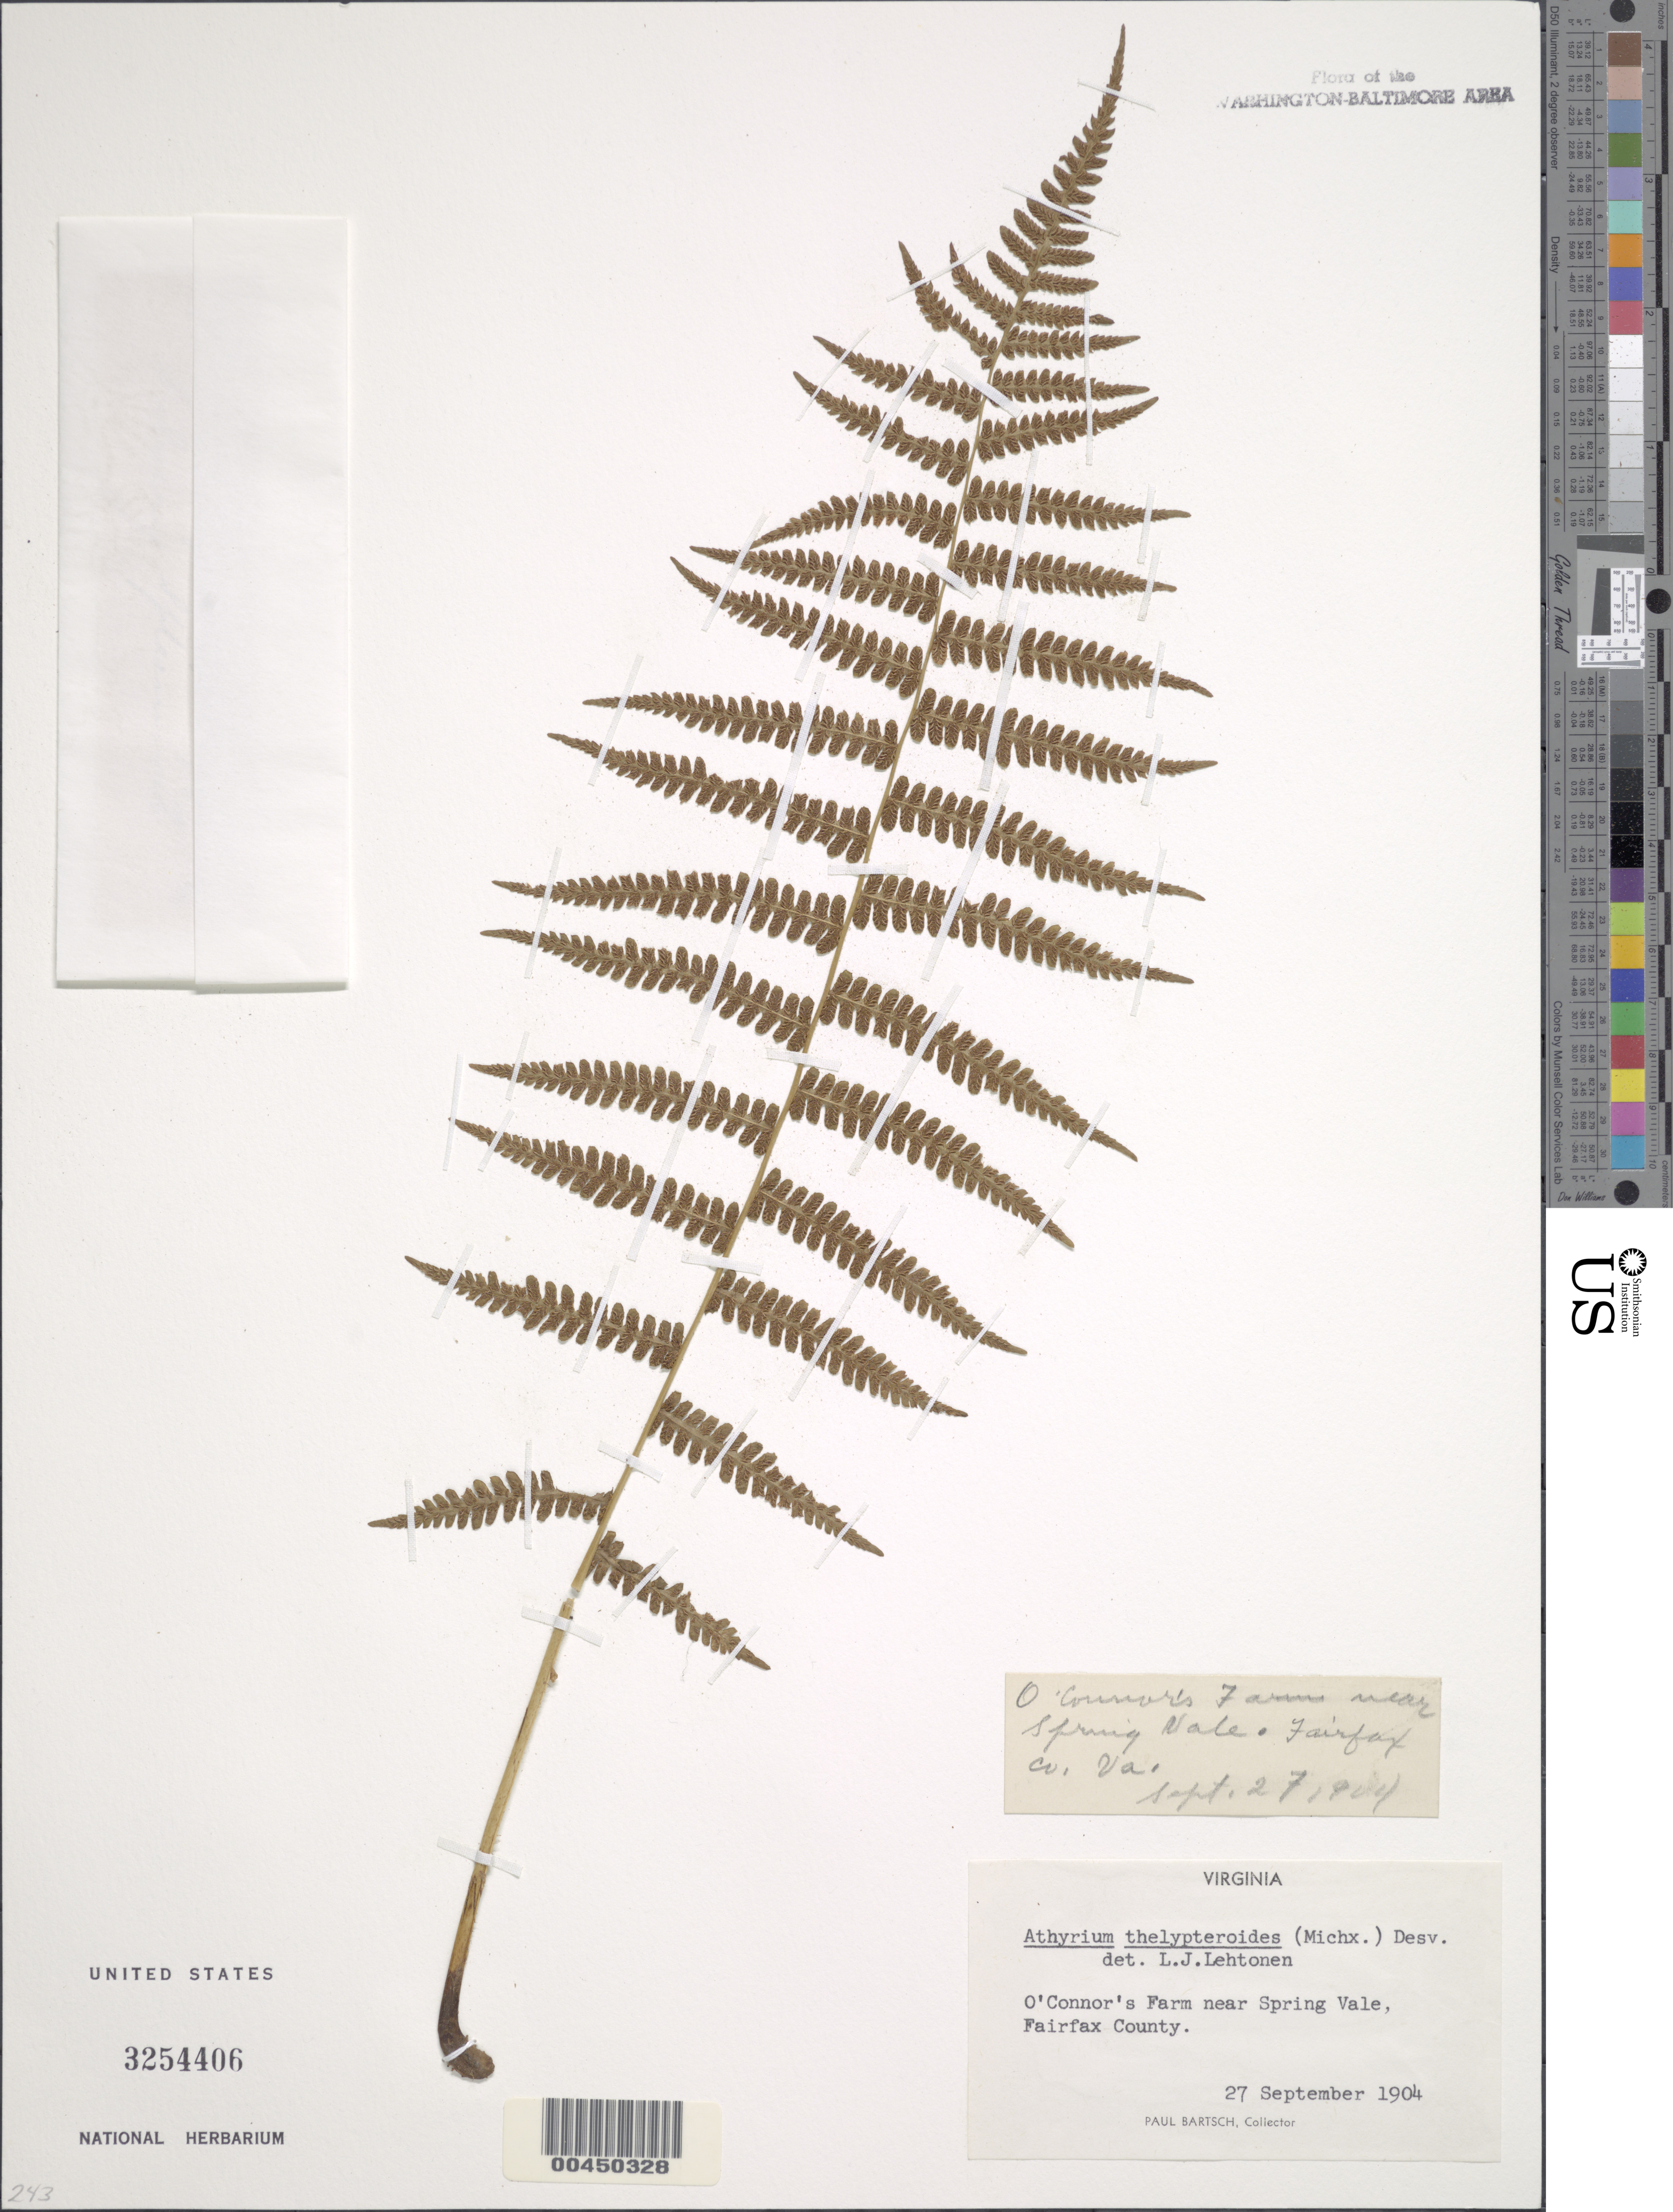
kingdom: Plantae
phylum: Tracheophyta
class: Polypodiopsida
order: Polypodiales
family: Athyriaceae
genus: Deparia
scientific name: Deparia acrostichoides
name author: (Sw.) M. Kato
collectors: P. Bartsch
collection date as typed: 27 Sep 1904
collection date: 1904-09-27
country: United States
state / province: Virginia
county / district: Fairfax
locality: O'connor's Farm, near Springvale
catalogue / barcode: US 3254406